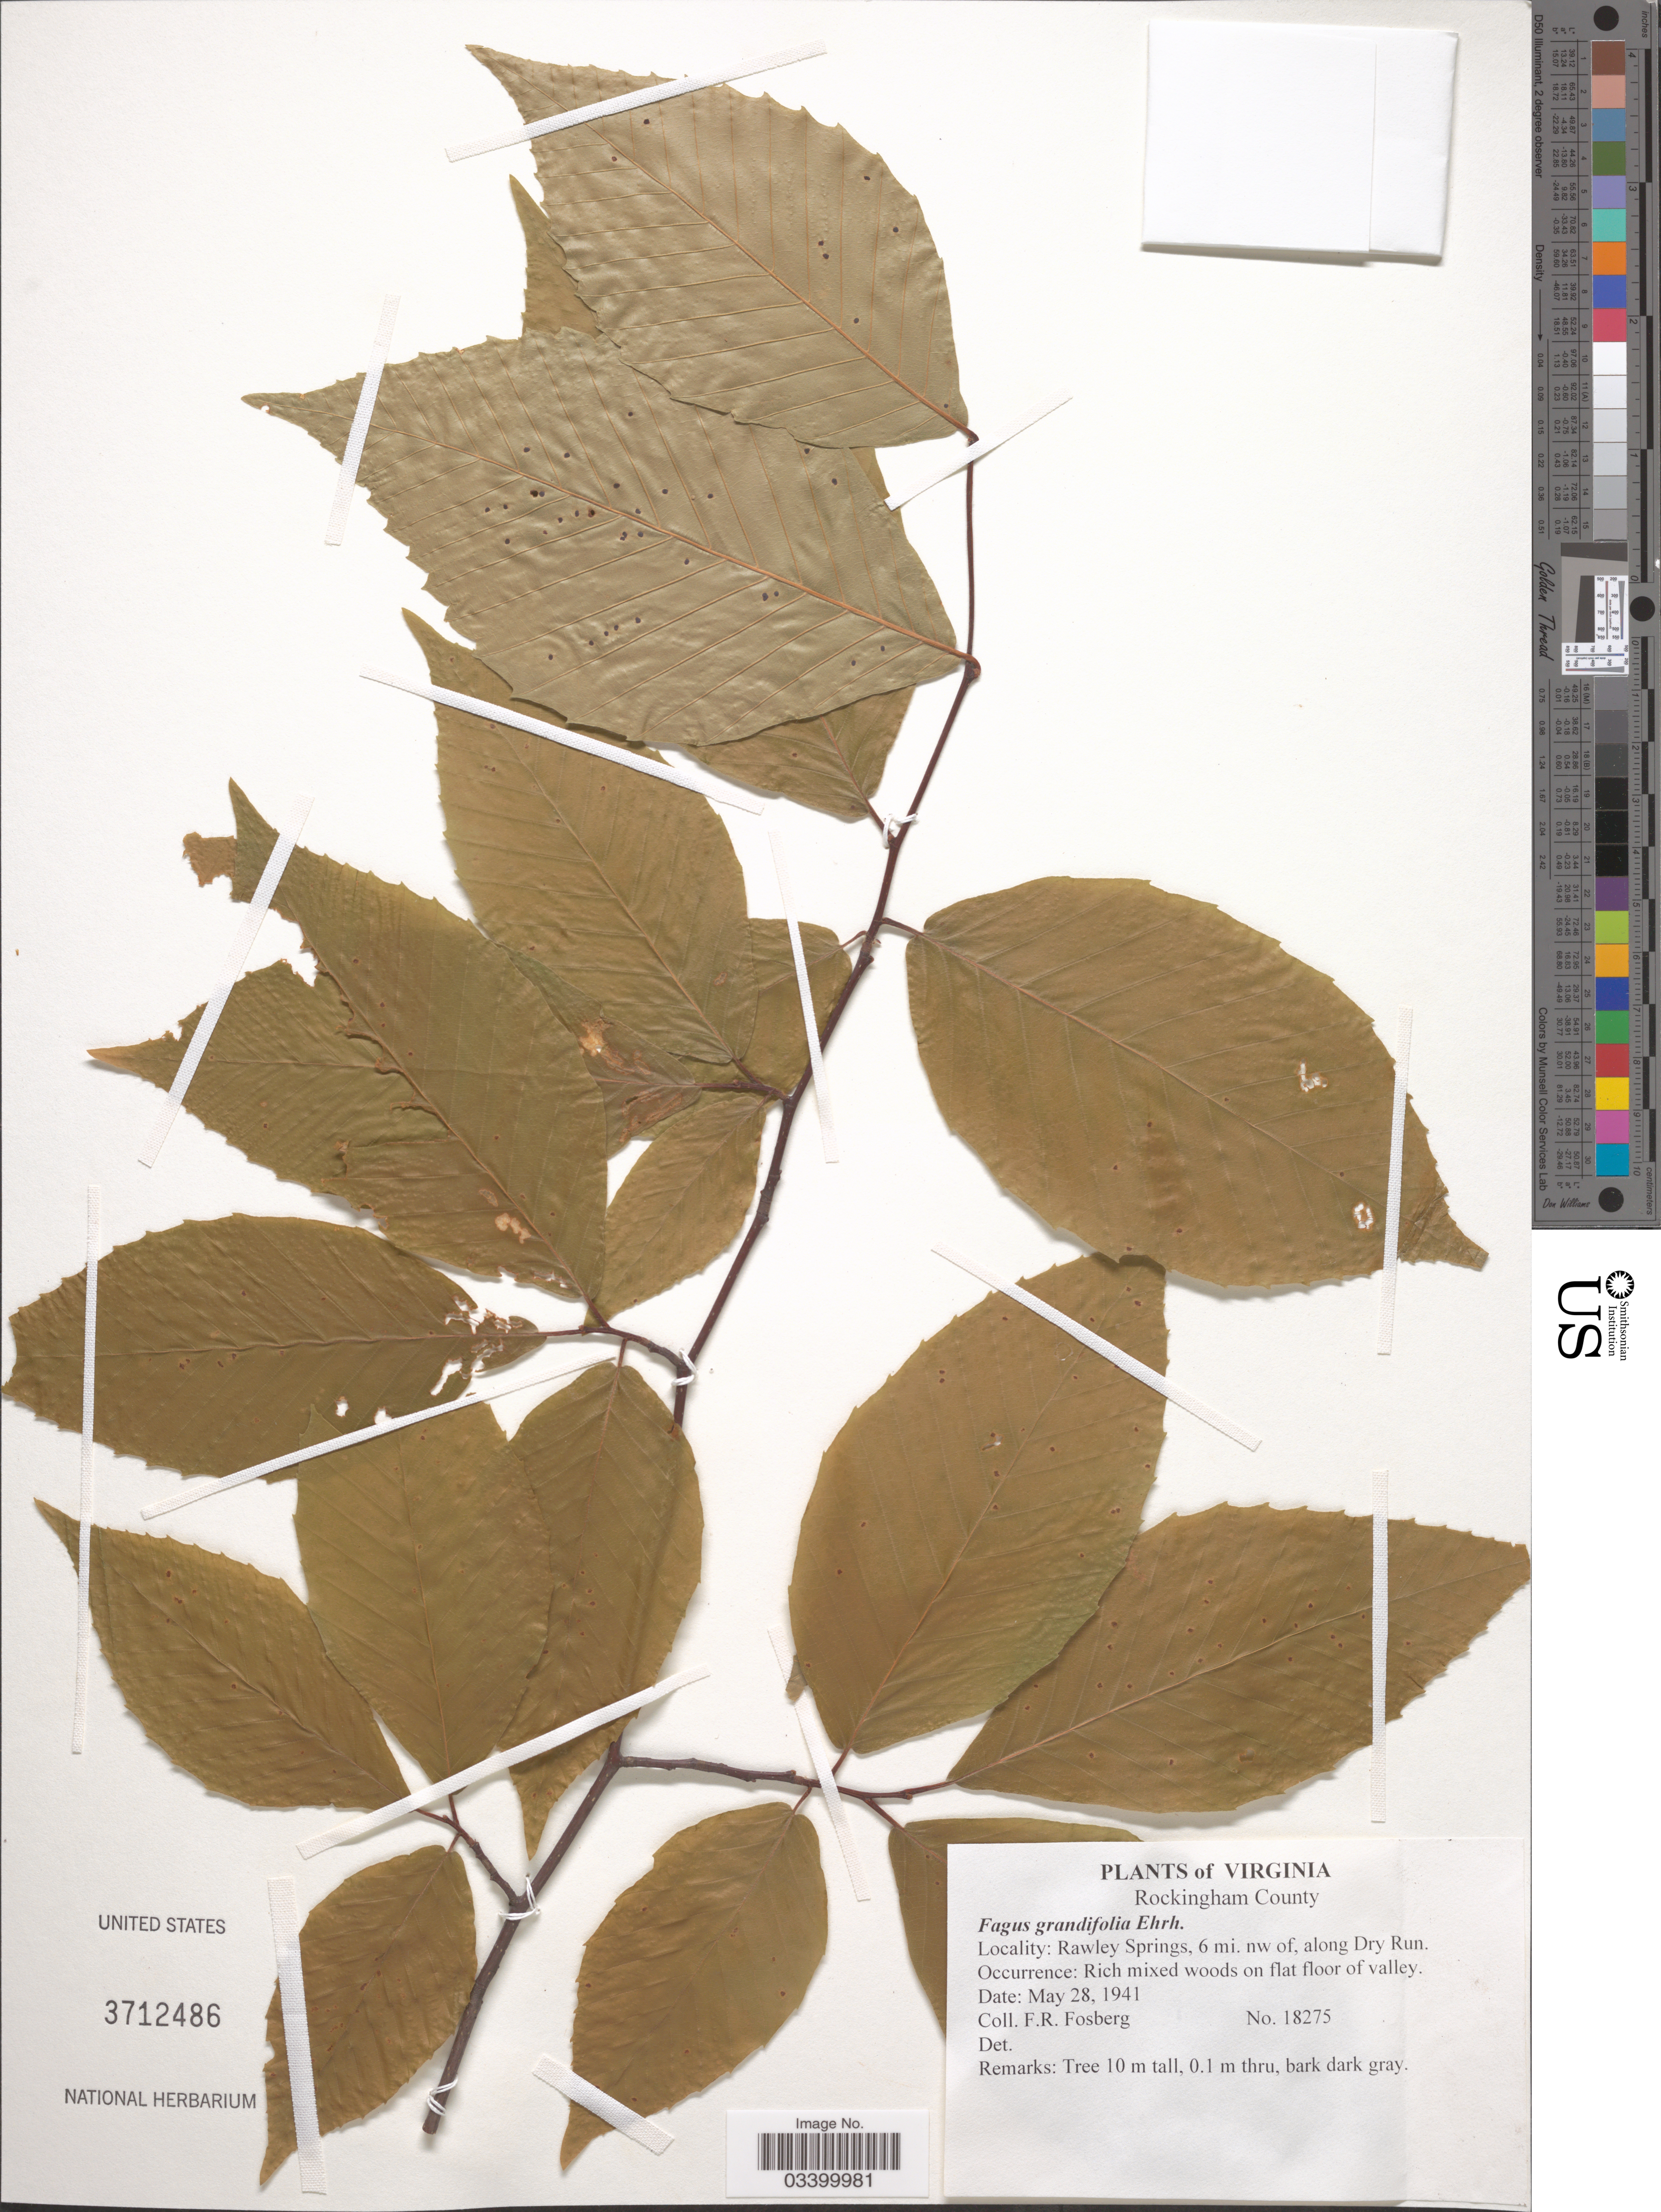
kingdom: Plantae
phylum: Tracheophyta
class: Magnoliopsida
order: Fagales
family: Fagaceae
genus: Fagus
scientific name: Fagus grandifolia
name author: Ehrh.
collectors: F. R. Fosberg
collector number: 18275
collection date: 1941-05-28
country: United States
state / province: Virginia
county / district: Rockingham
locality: Rawley Springs, 6 mi. nw of, along Dry Run.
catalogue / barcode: US 3712486